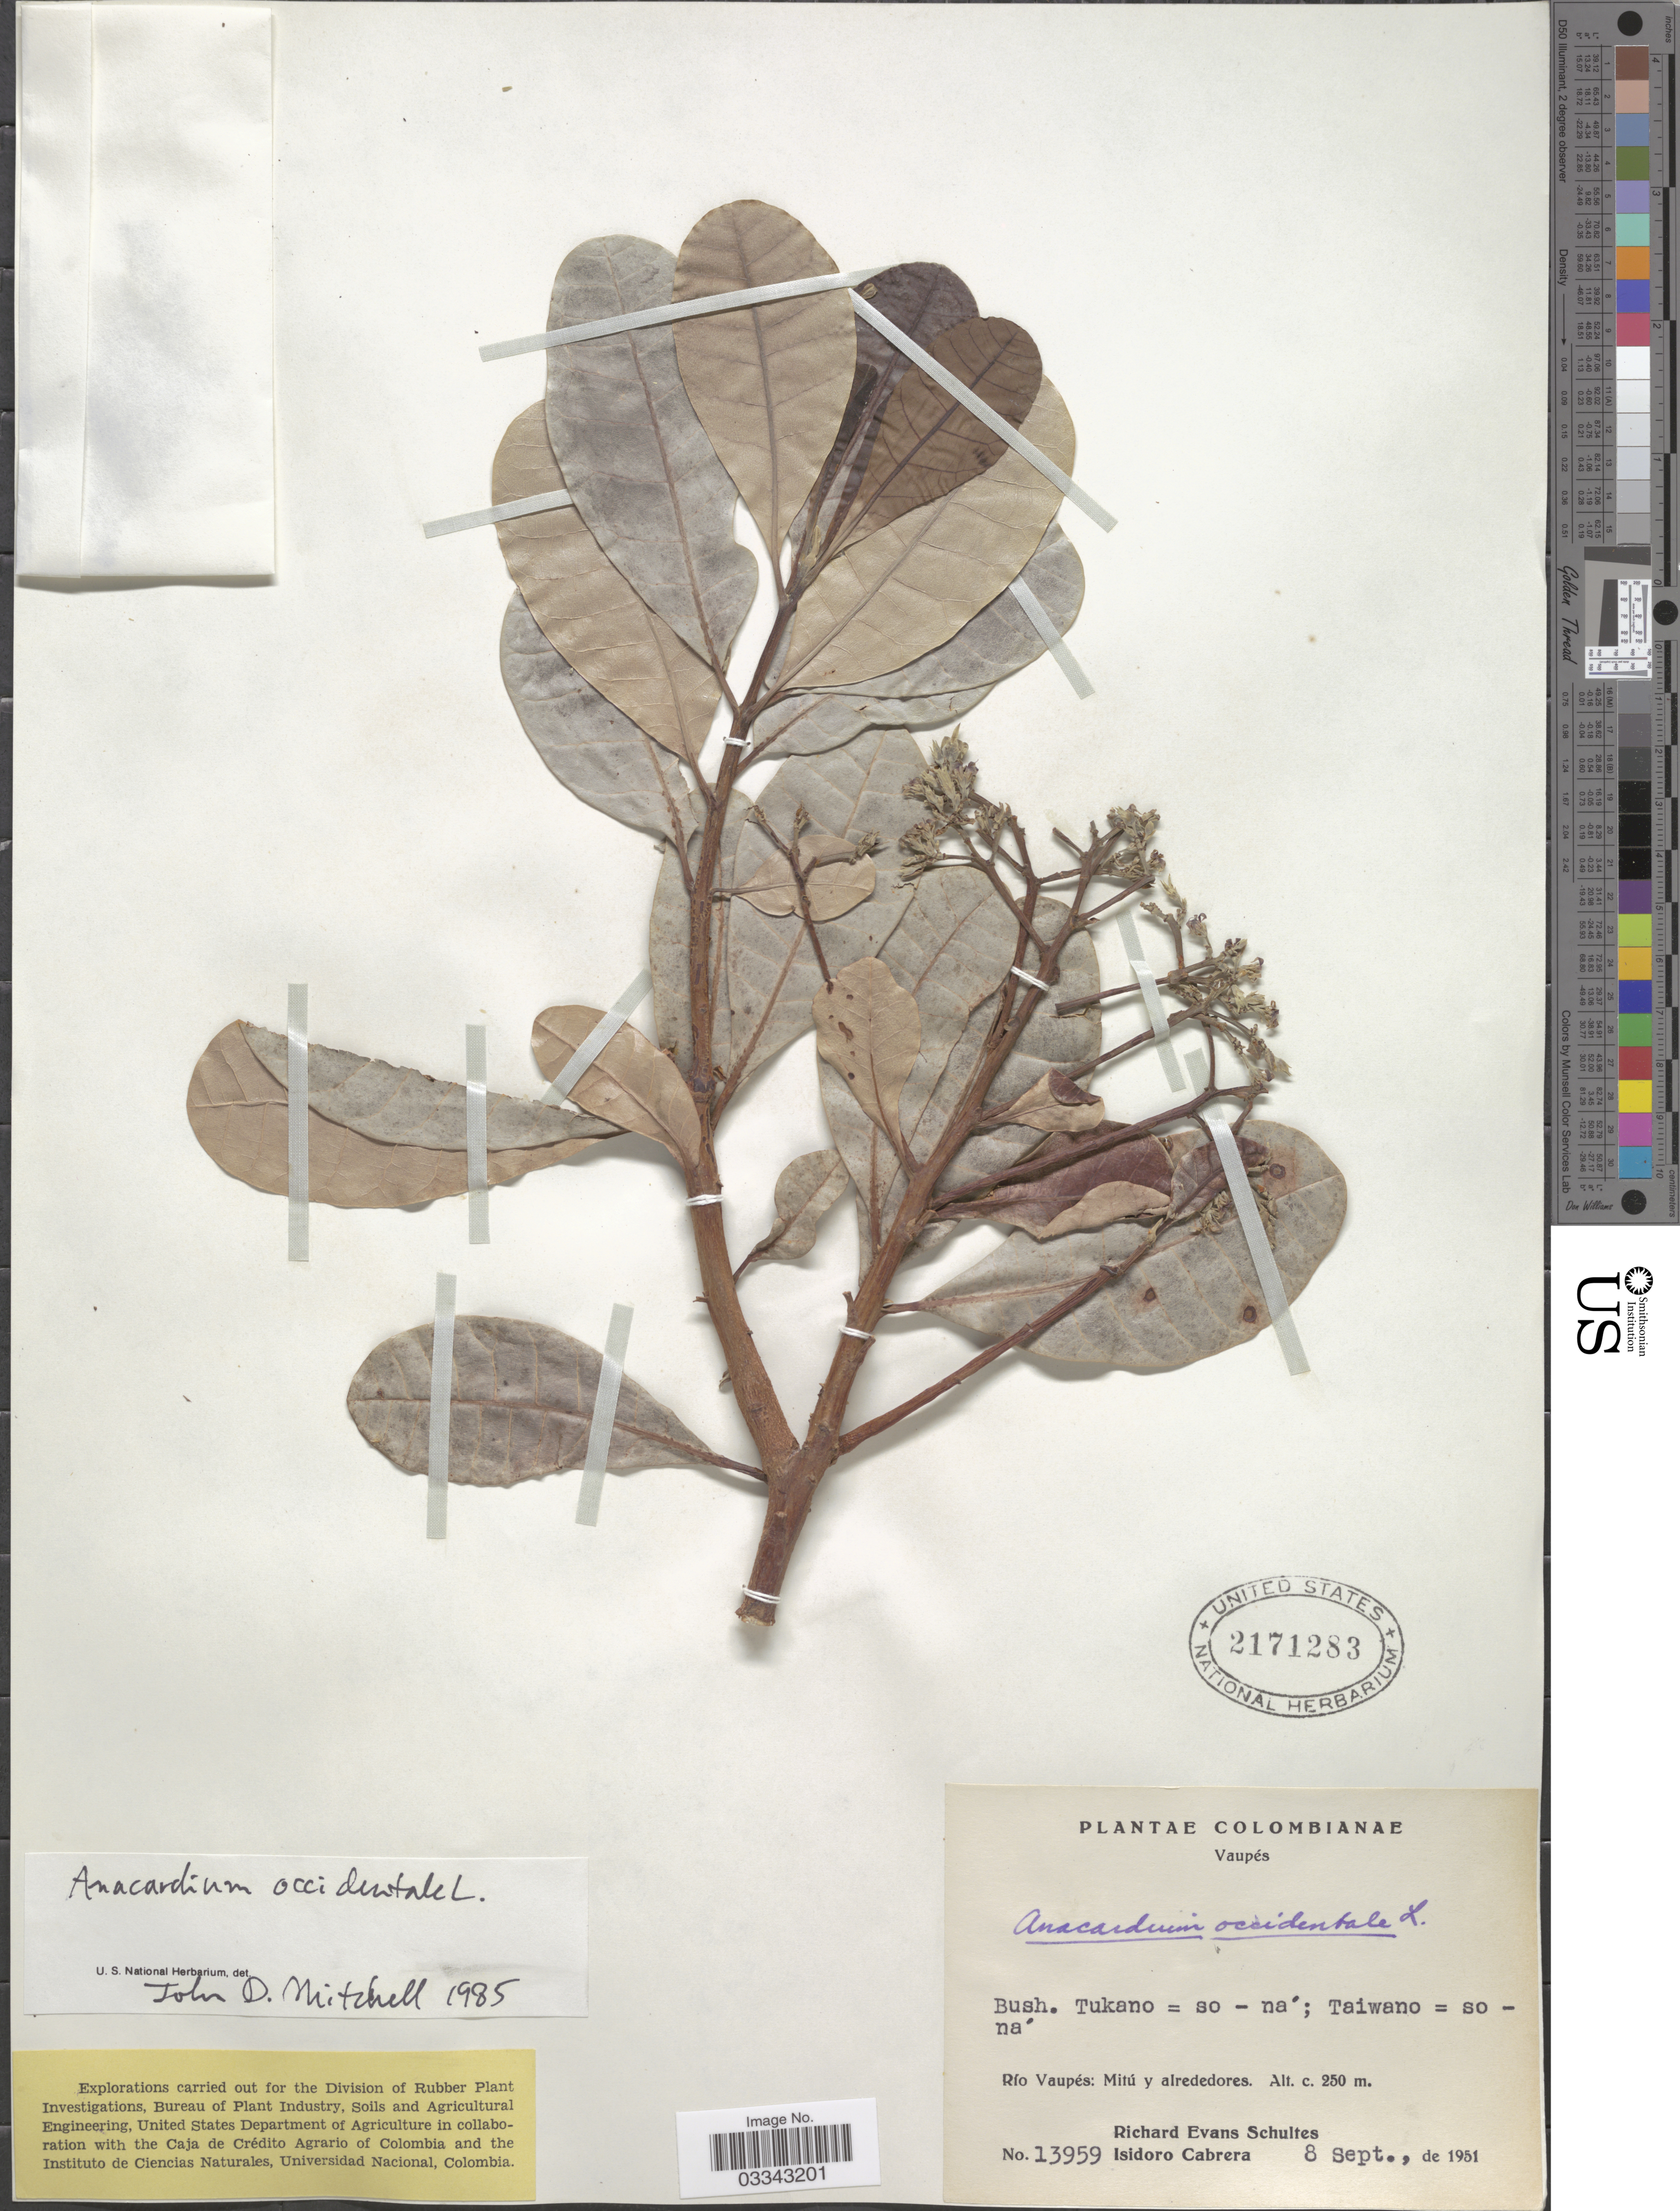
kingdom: Plantae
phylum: Tracheophyta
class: Magnoliopsida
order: Sapindales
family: Anacardiaceae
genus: Anacardium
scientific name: Anacardium occidentale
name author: L.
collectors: R. E. Schultes & I. Cabrera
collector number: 13959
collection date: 1951-09-08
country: Colombia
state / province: Vaupés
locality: Río Vaupés: Mitú y alrededores.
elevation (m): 250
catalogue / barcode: US 2171283